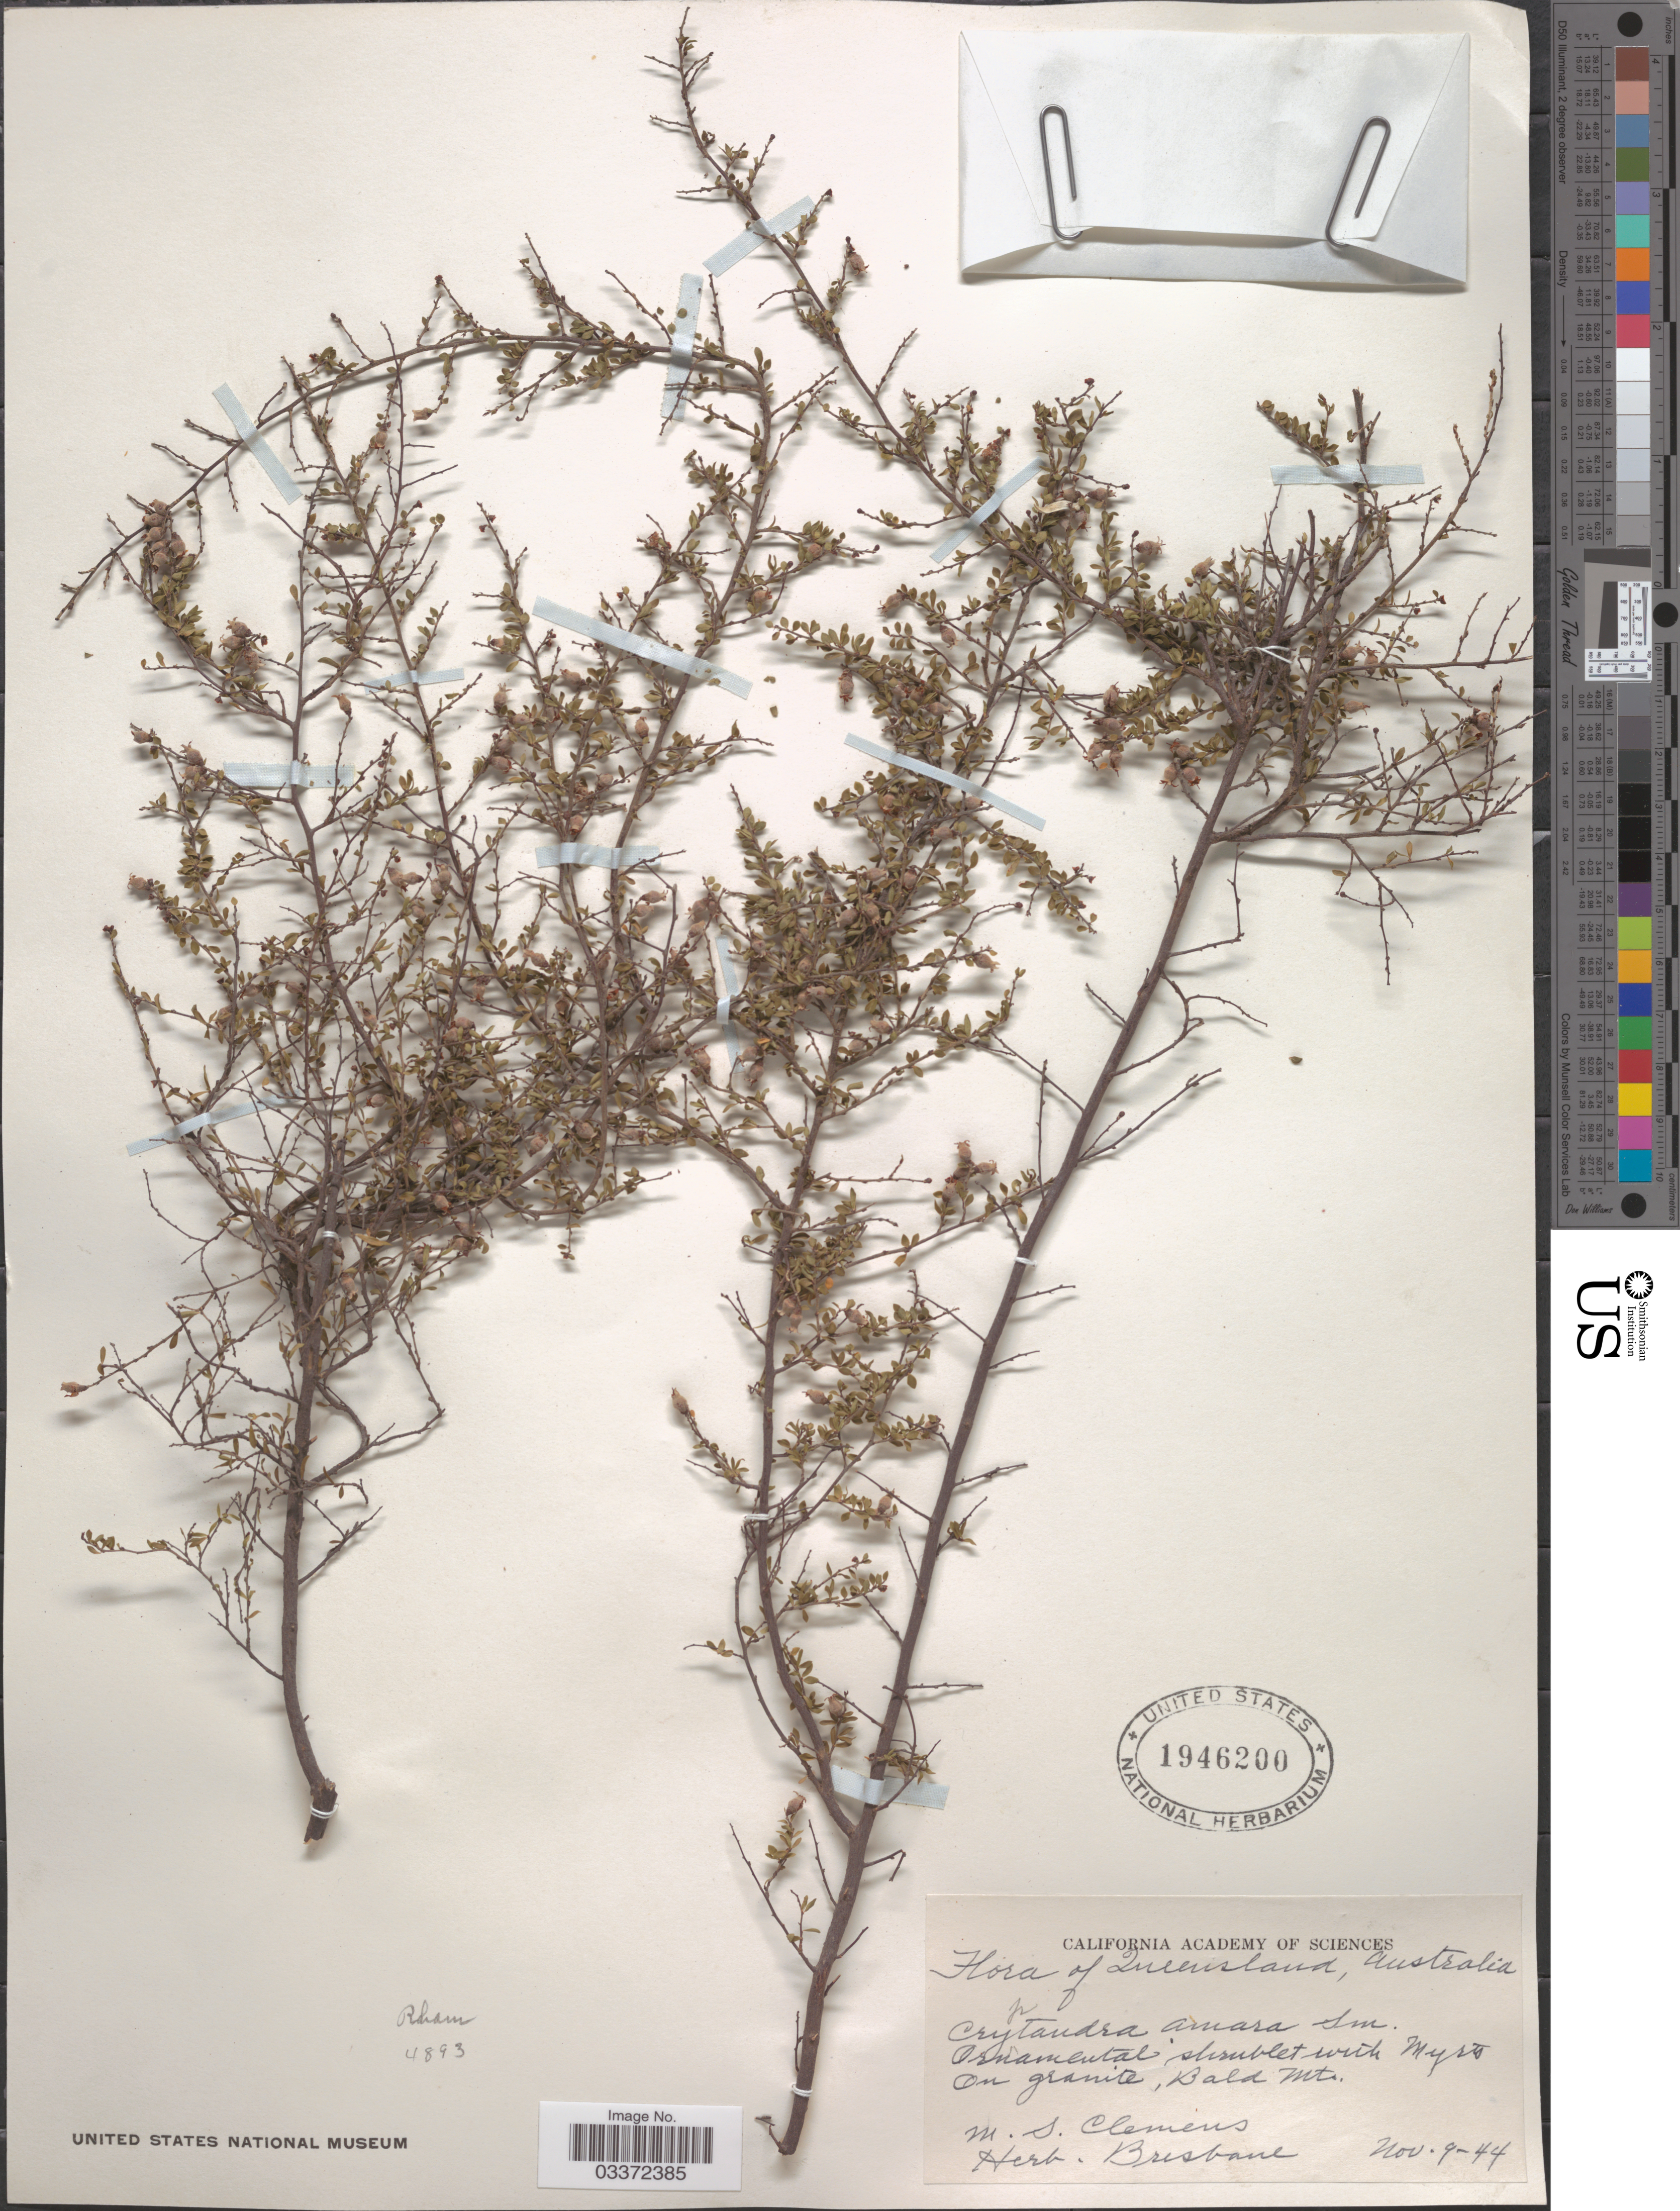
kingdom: Plantae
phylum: Tracheophyta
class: Magnoliopsida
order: Rosales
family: Rhamnaceae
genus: Cryptandra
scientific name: Cryptandra amara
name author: Sm.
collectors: M. S. Clemens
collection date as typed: Transcribed d/m/y: 9/11/44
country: Australia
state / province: Queensland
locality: Bald Mts.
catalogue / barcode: US 1946200